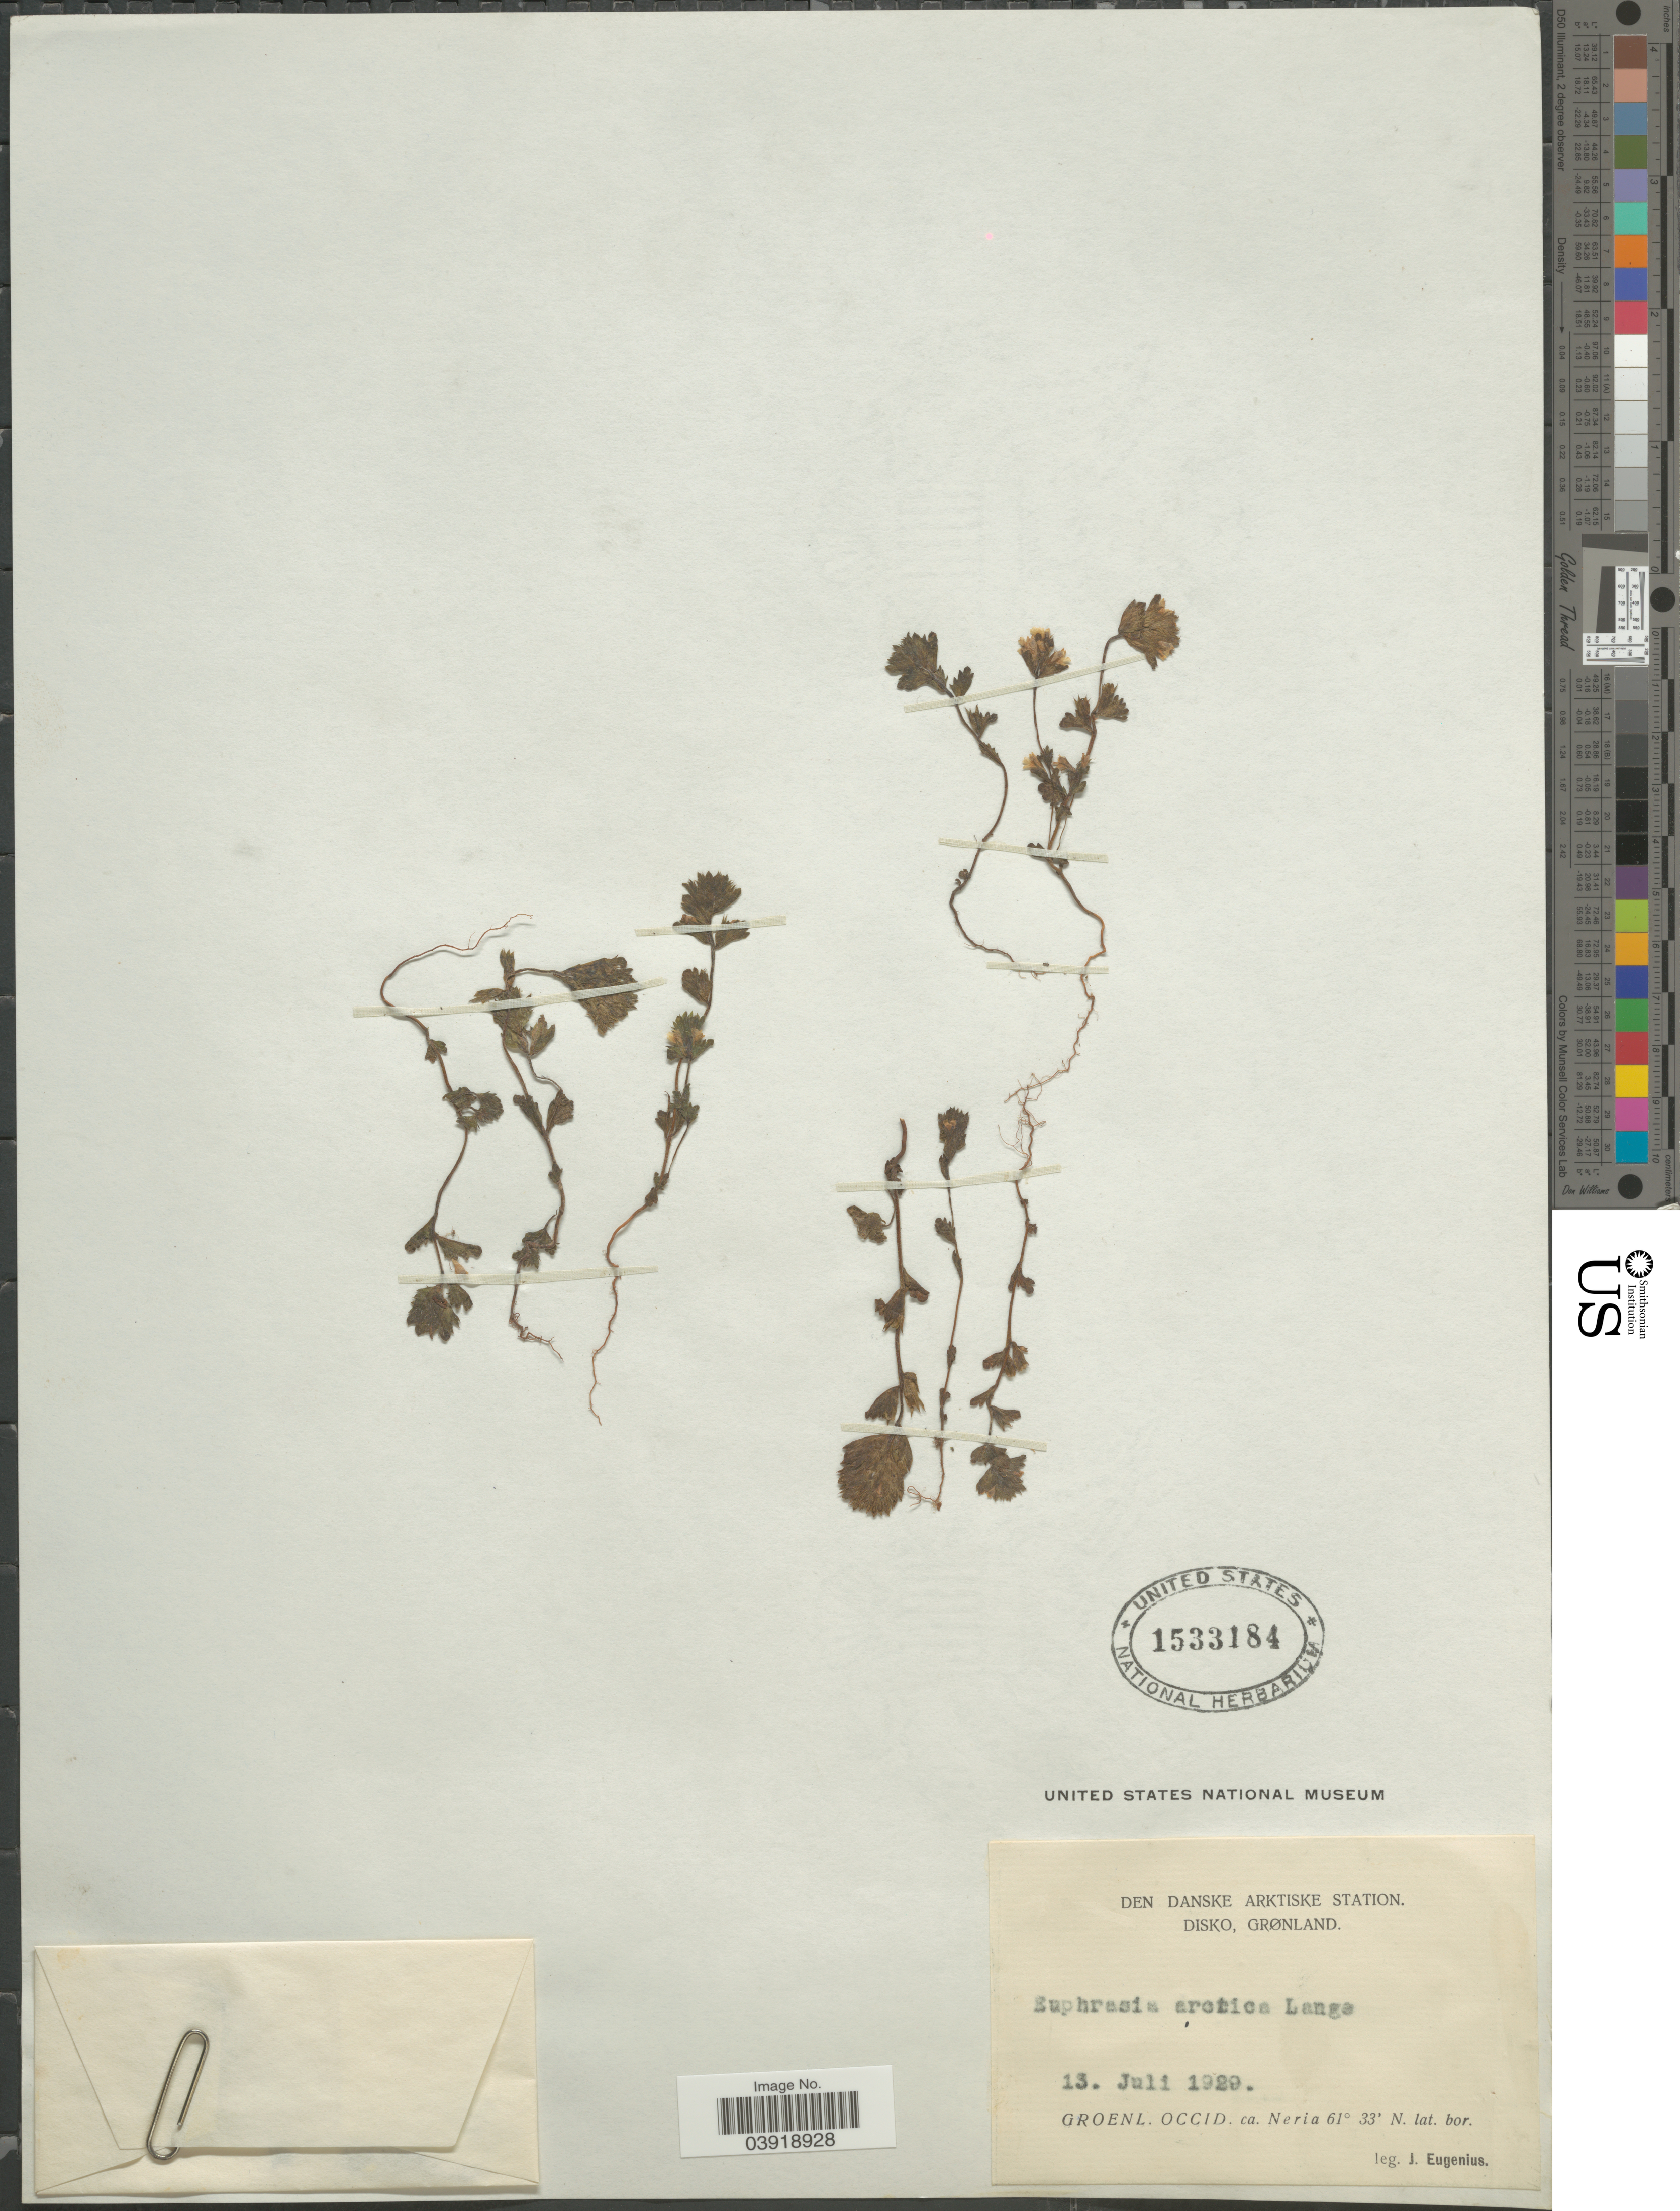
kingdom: Plantae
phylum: Tracheophyta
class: Magnoliopsida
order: Lamiales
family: Orobanchaceae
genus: Euphrasia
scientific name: Euphrasia arctica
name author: Lange ex Rostrup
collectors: J. Eugenius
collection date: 1929-07-13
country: Greenland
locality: Den Danske Arktiske Station. Disko, Grønland. Groenl. Occid. ca Neria.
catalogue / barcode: US 1533184